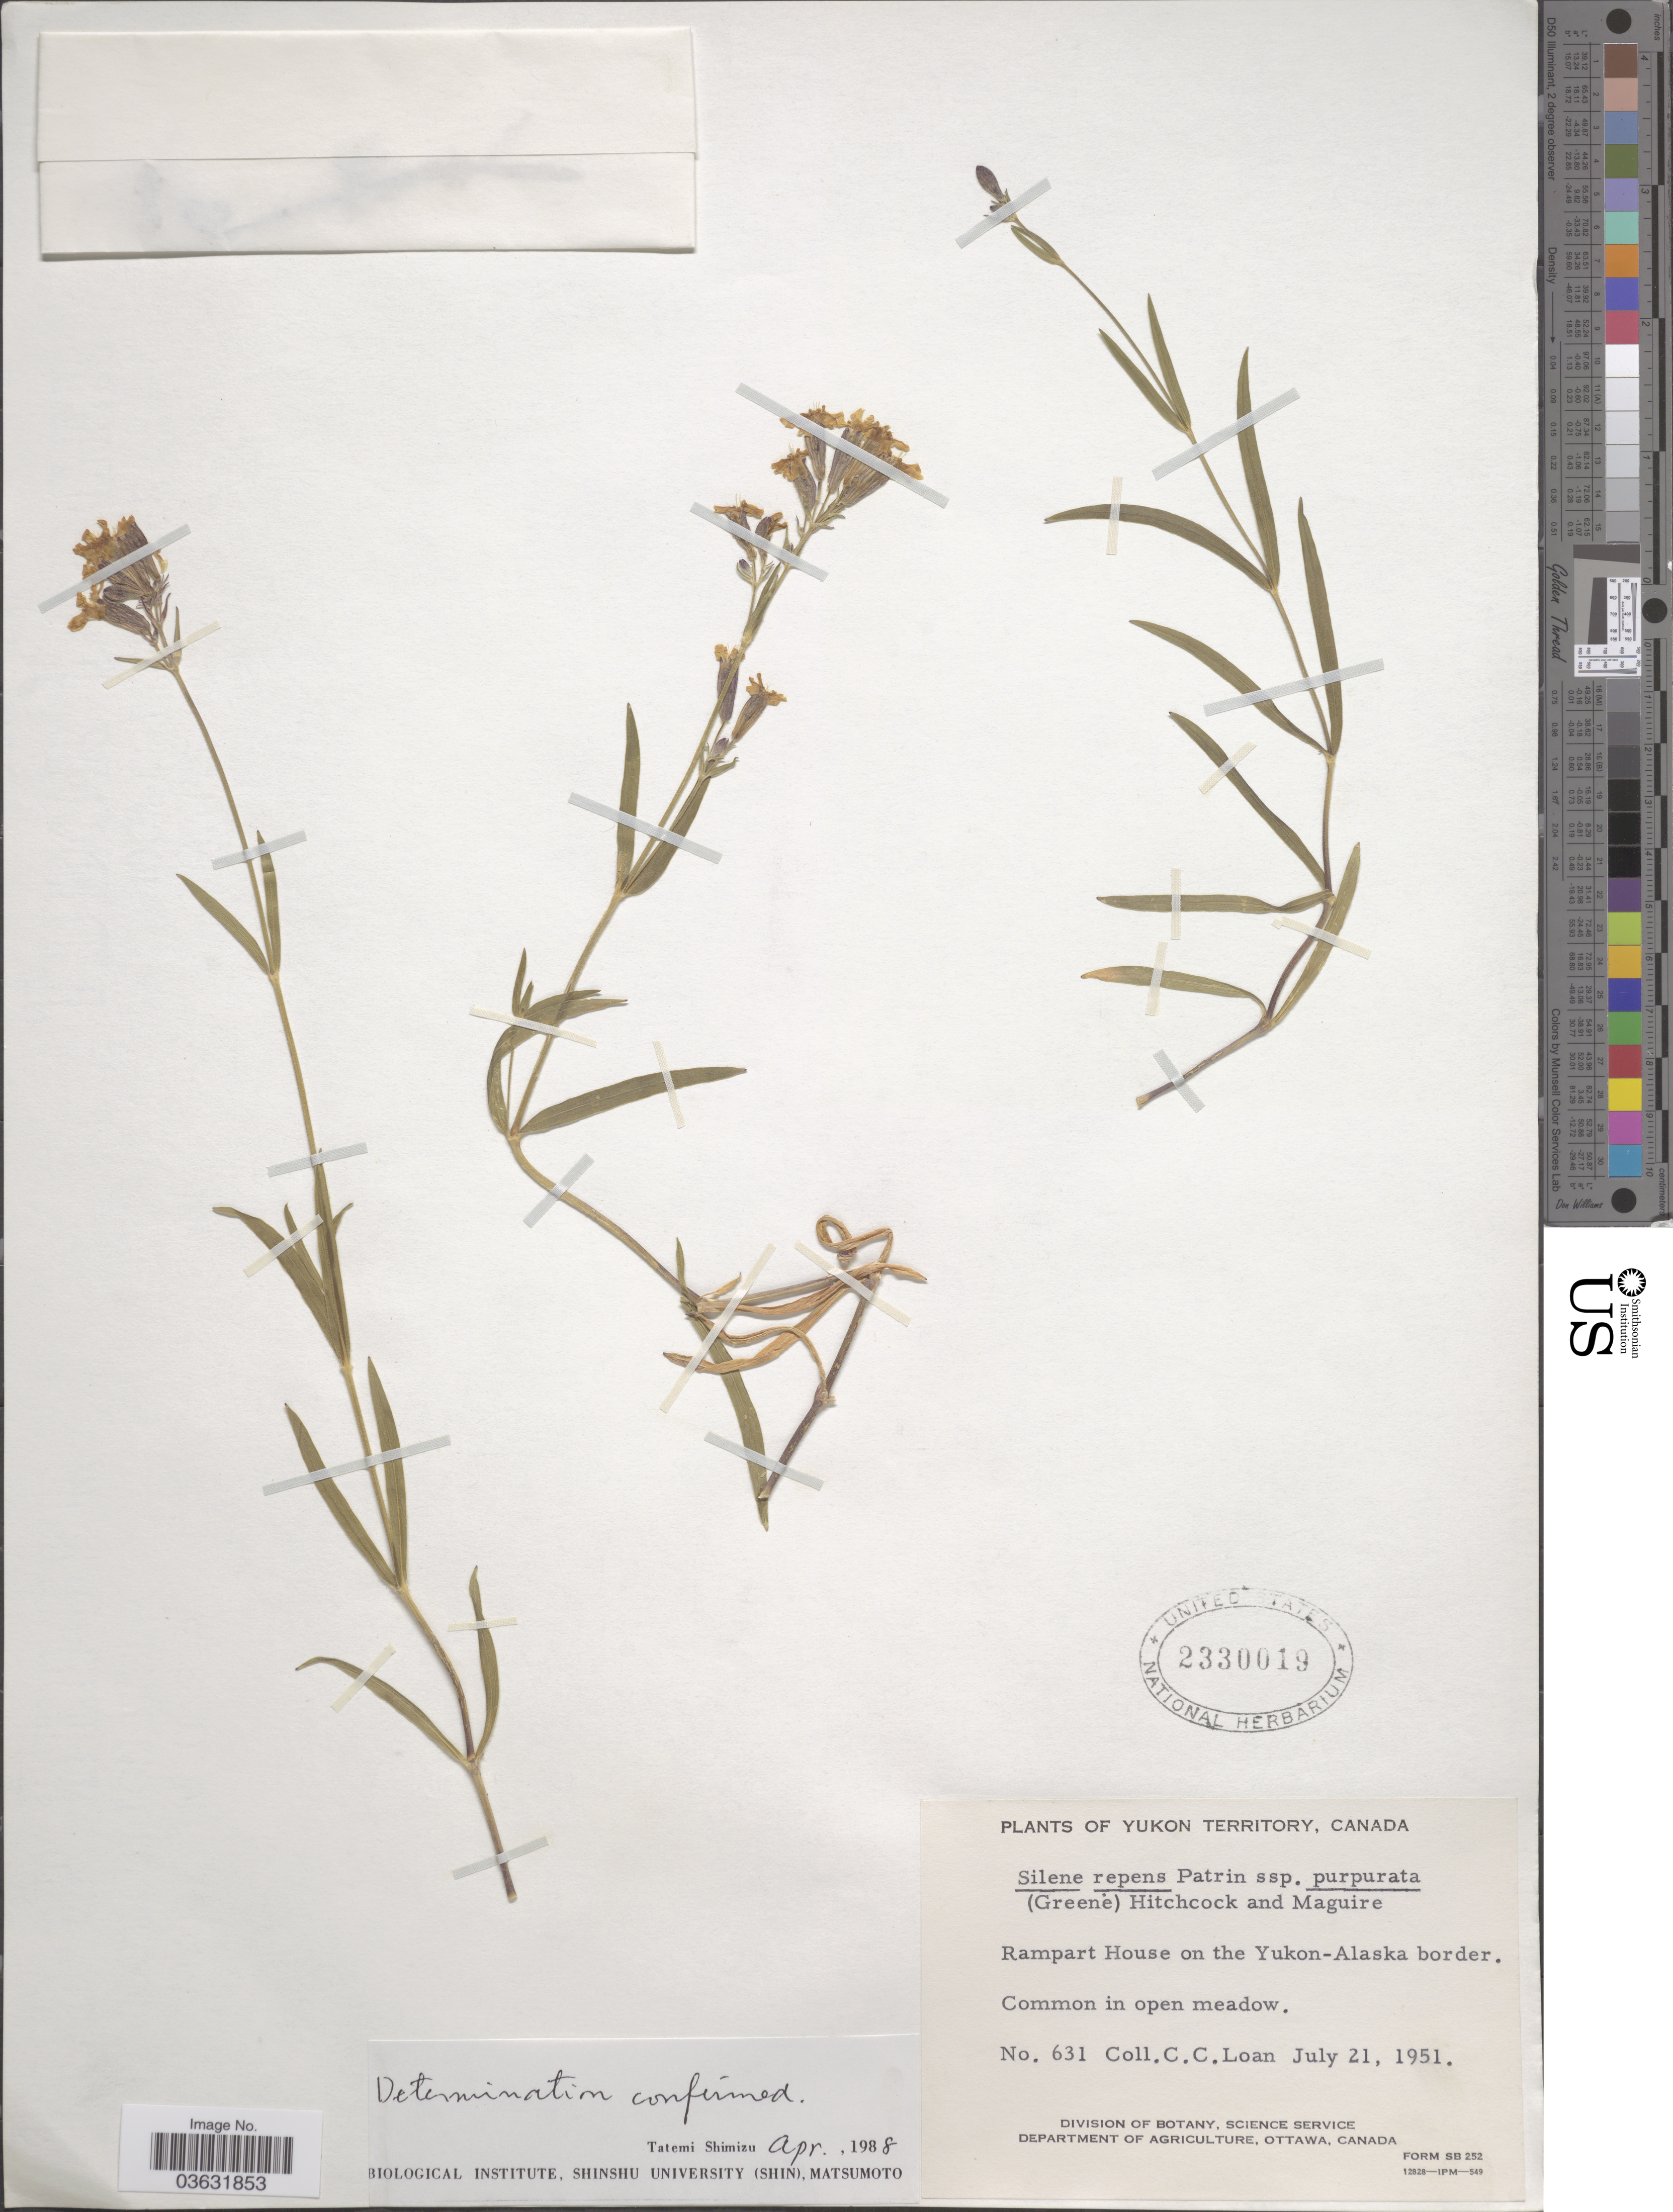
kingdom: Plantae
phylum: Tracheophyta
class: Magnoliopsida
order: Caryophyllales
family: Caryophyllaceae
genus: Silene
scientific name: Silene repens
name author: Patrin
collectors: C. Loan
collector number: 631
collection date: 1951-07-21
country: Canada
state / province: Yukon Territory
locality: Rampart House on the Yukon-Alaska border.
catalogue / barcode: US 2330019